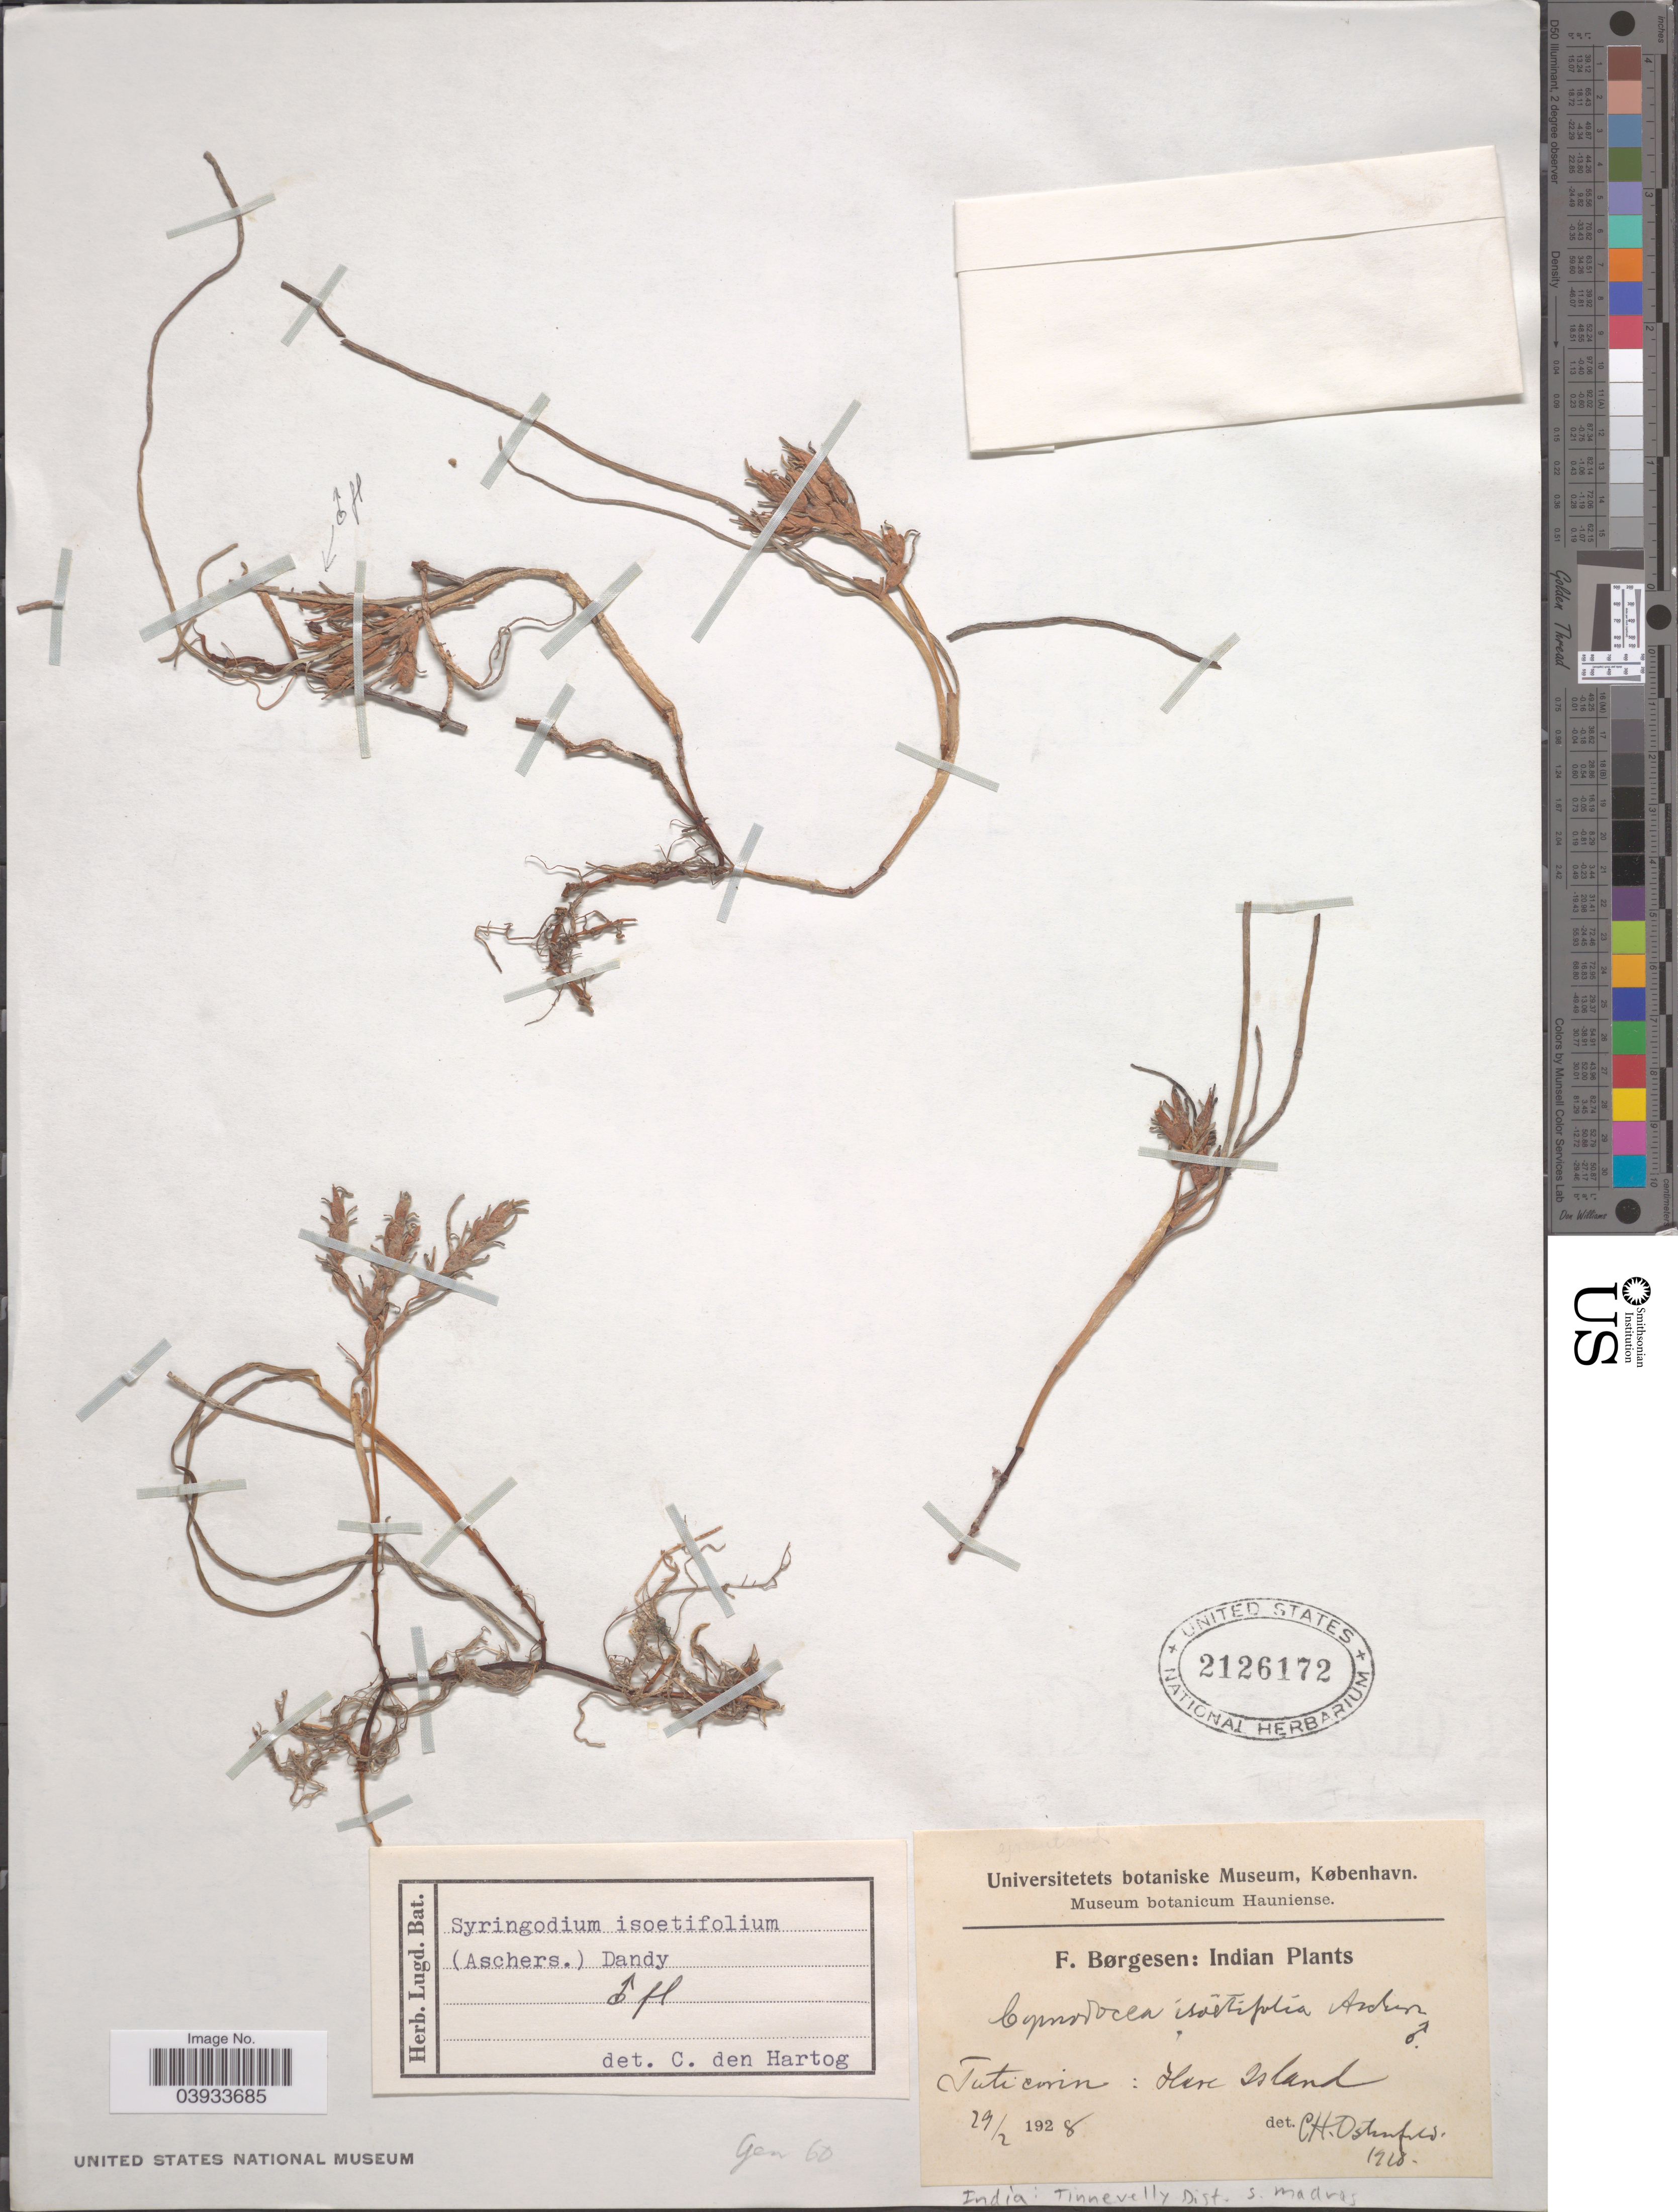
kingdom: Plantae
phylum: Tracheophyta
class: Liliopsida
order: Alismatales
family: Cymodoceaceae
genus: Syringodium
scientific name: Syringodium isoetifolium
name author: (Asch.) Dandy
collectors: F. C. Børgesen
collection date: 1928-02-29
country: India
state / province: Tamil Nadu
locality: Tuticorin: Hare Island.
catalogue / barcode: US 2126172